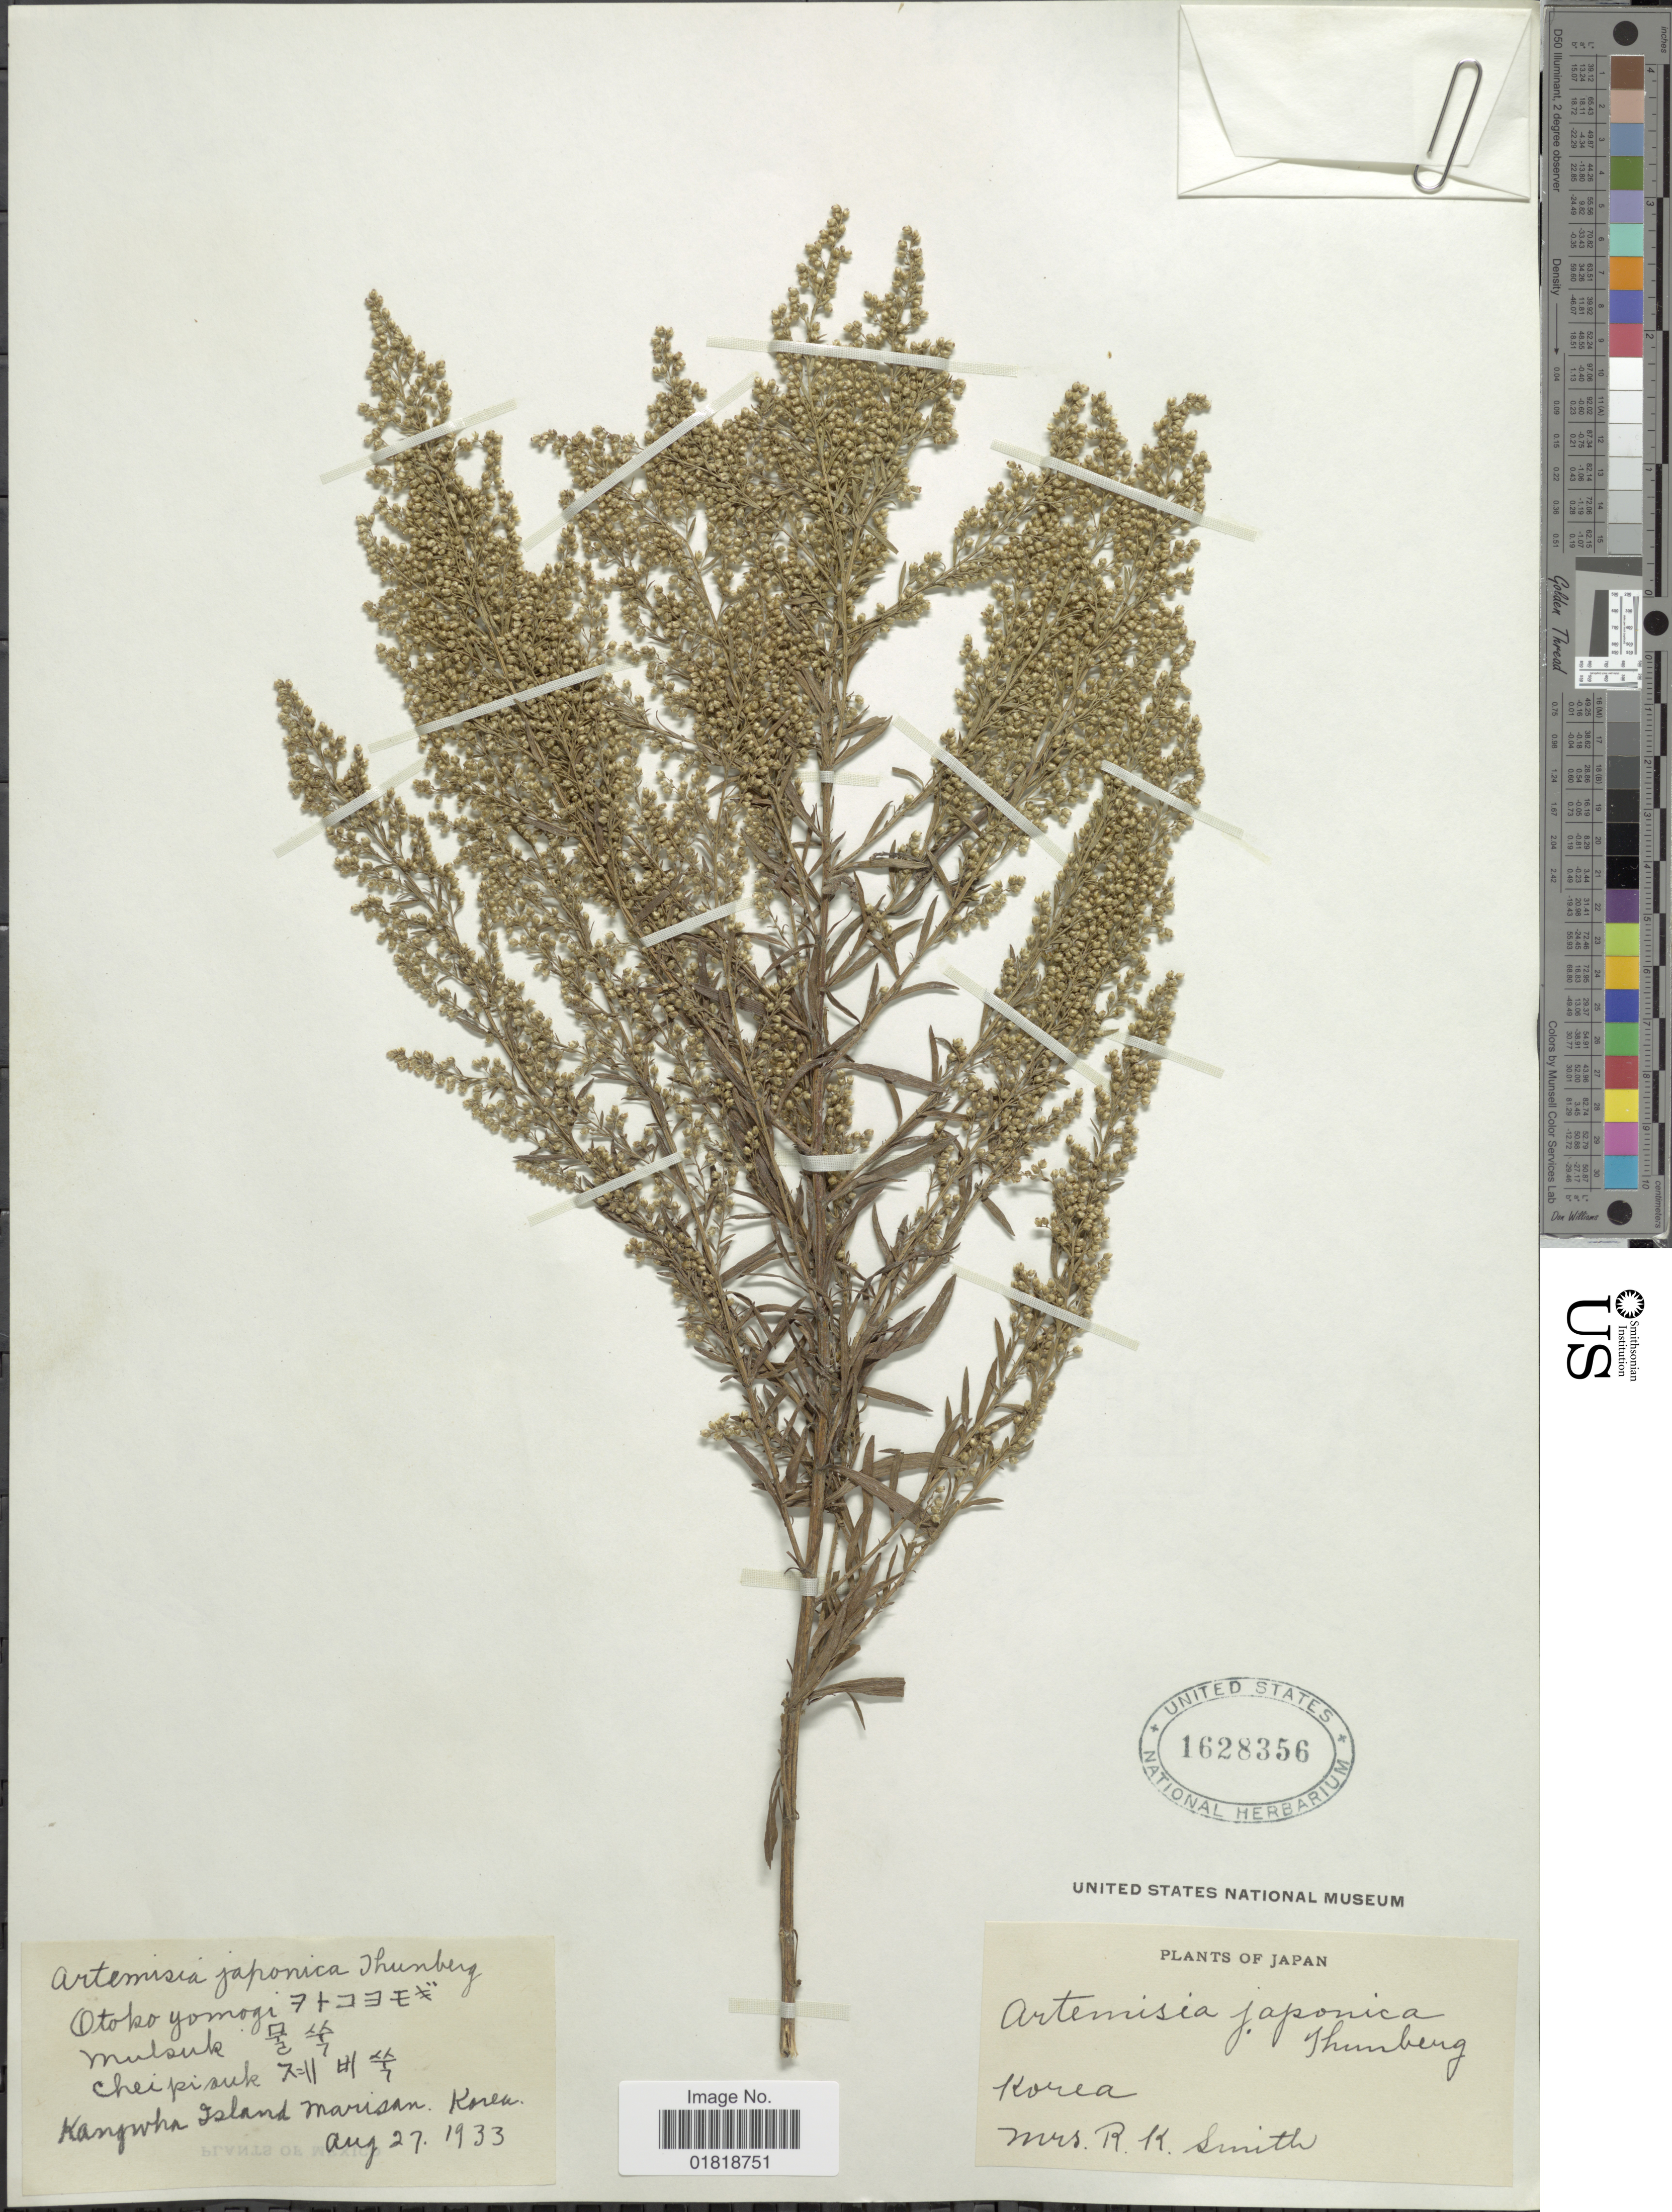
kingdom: Plantae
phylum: Tracheophyta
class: Magnoliopsida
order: Asterales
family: Asteraceae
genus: Artemisia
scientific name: Artemisia japonica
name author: Thunb.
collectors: Mrs. R. K. Smith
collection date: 1933-08-27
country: South Korea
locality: Kangwha Island Marisan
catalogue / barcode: US 1628356